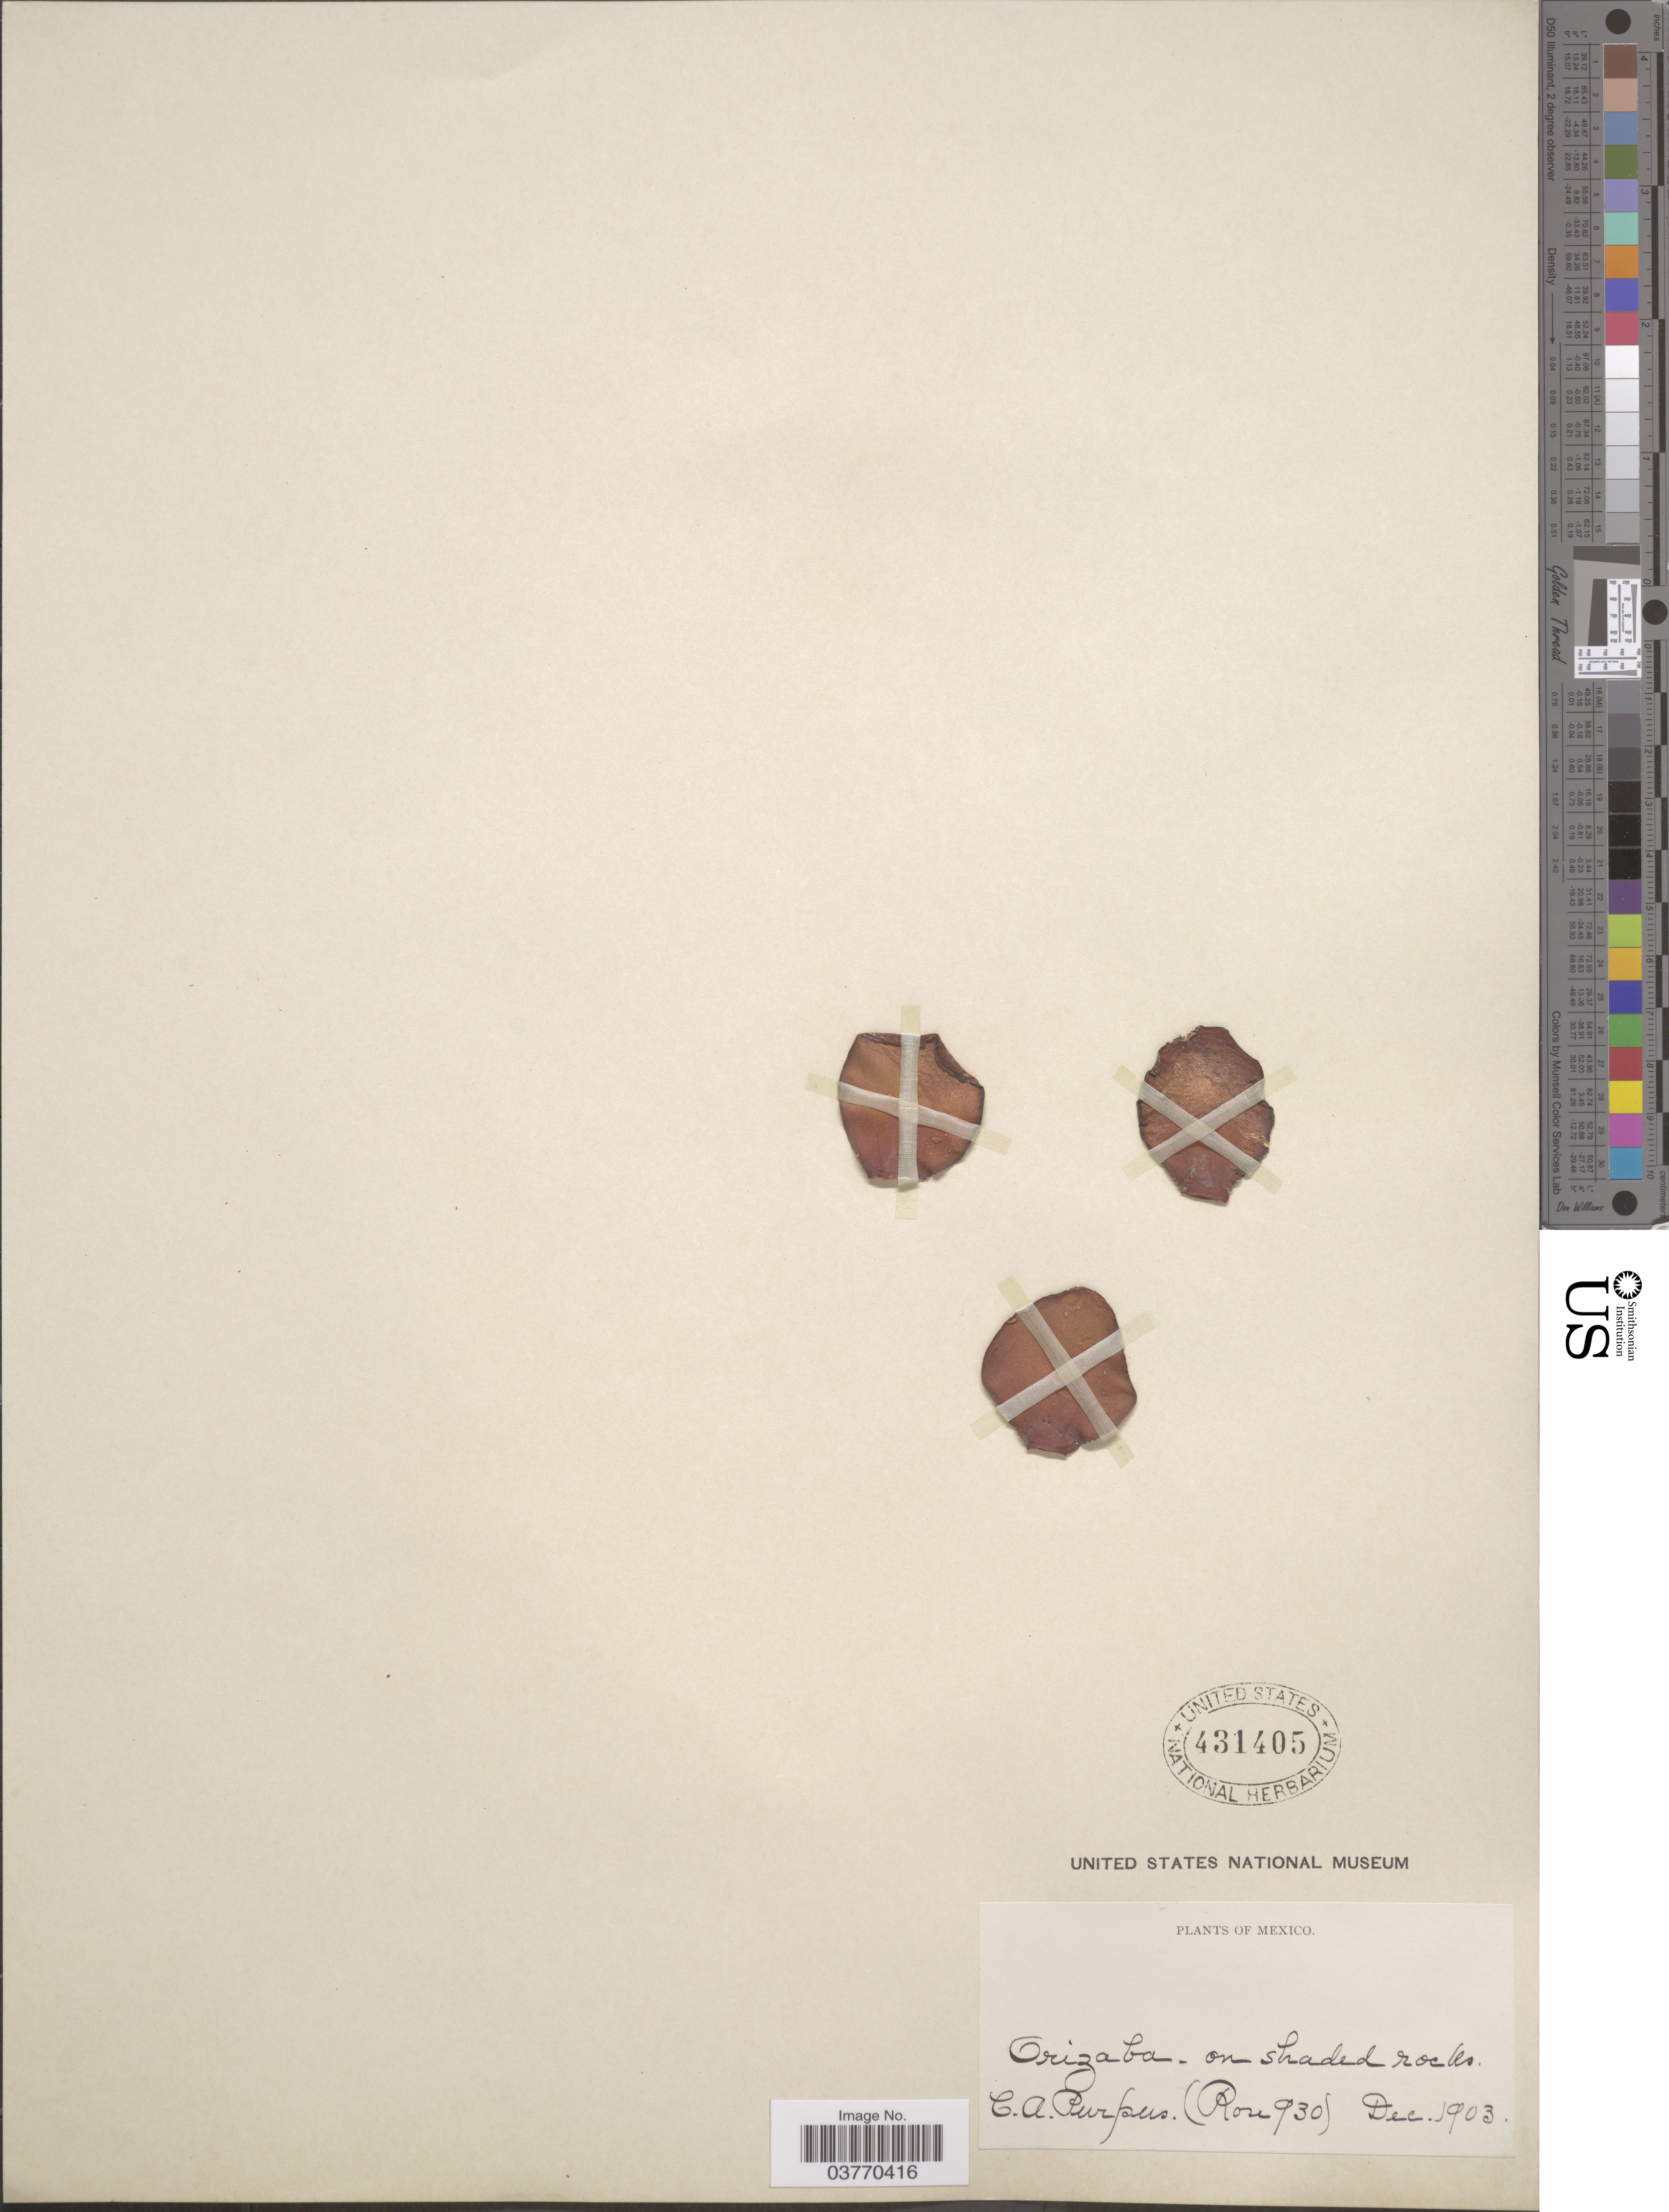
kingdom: Plantae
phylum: Tracheophyta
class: Magnoliopsida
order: Saxifragales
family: Crassulaceae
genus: Echeveria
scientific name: Echeveria rubromarginata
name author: Rose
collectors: C. A. Purpus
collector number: Rose930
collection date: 1903-12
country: Mexico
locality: Orizaba.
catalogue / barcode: US 431405